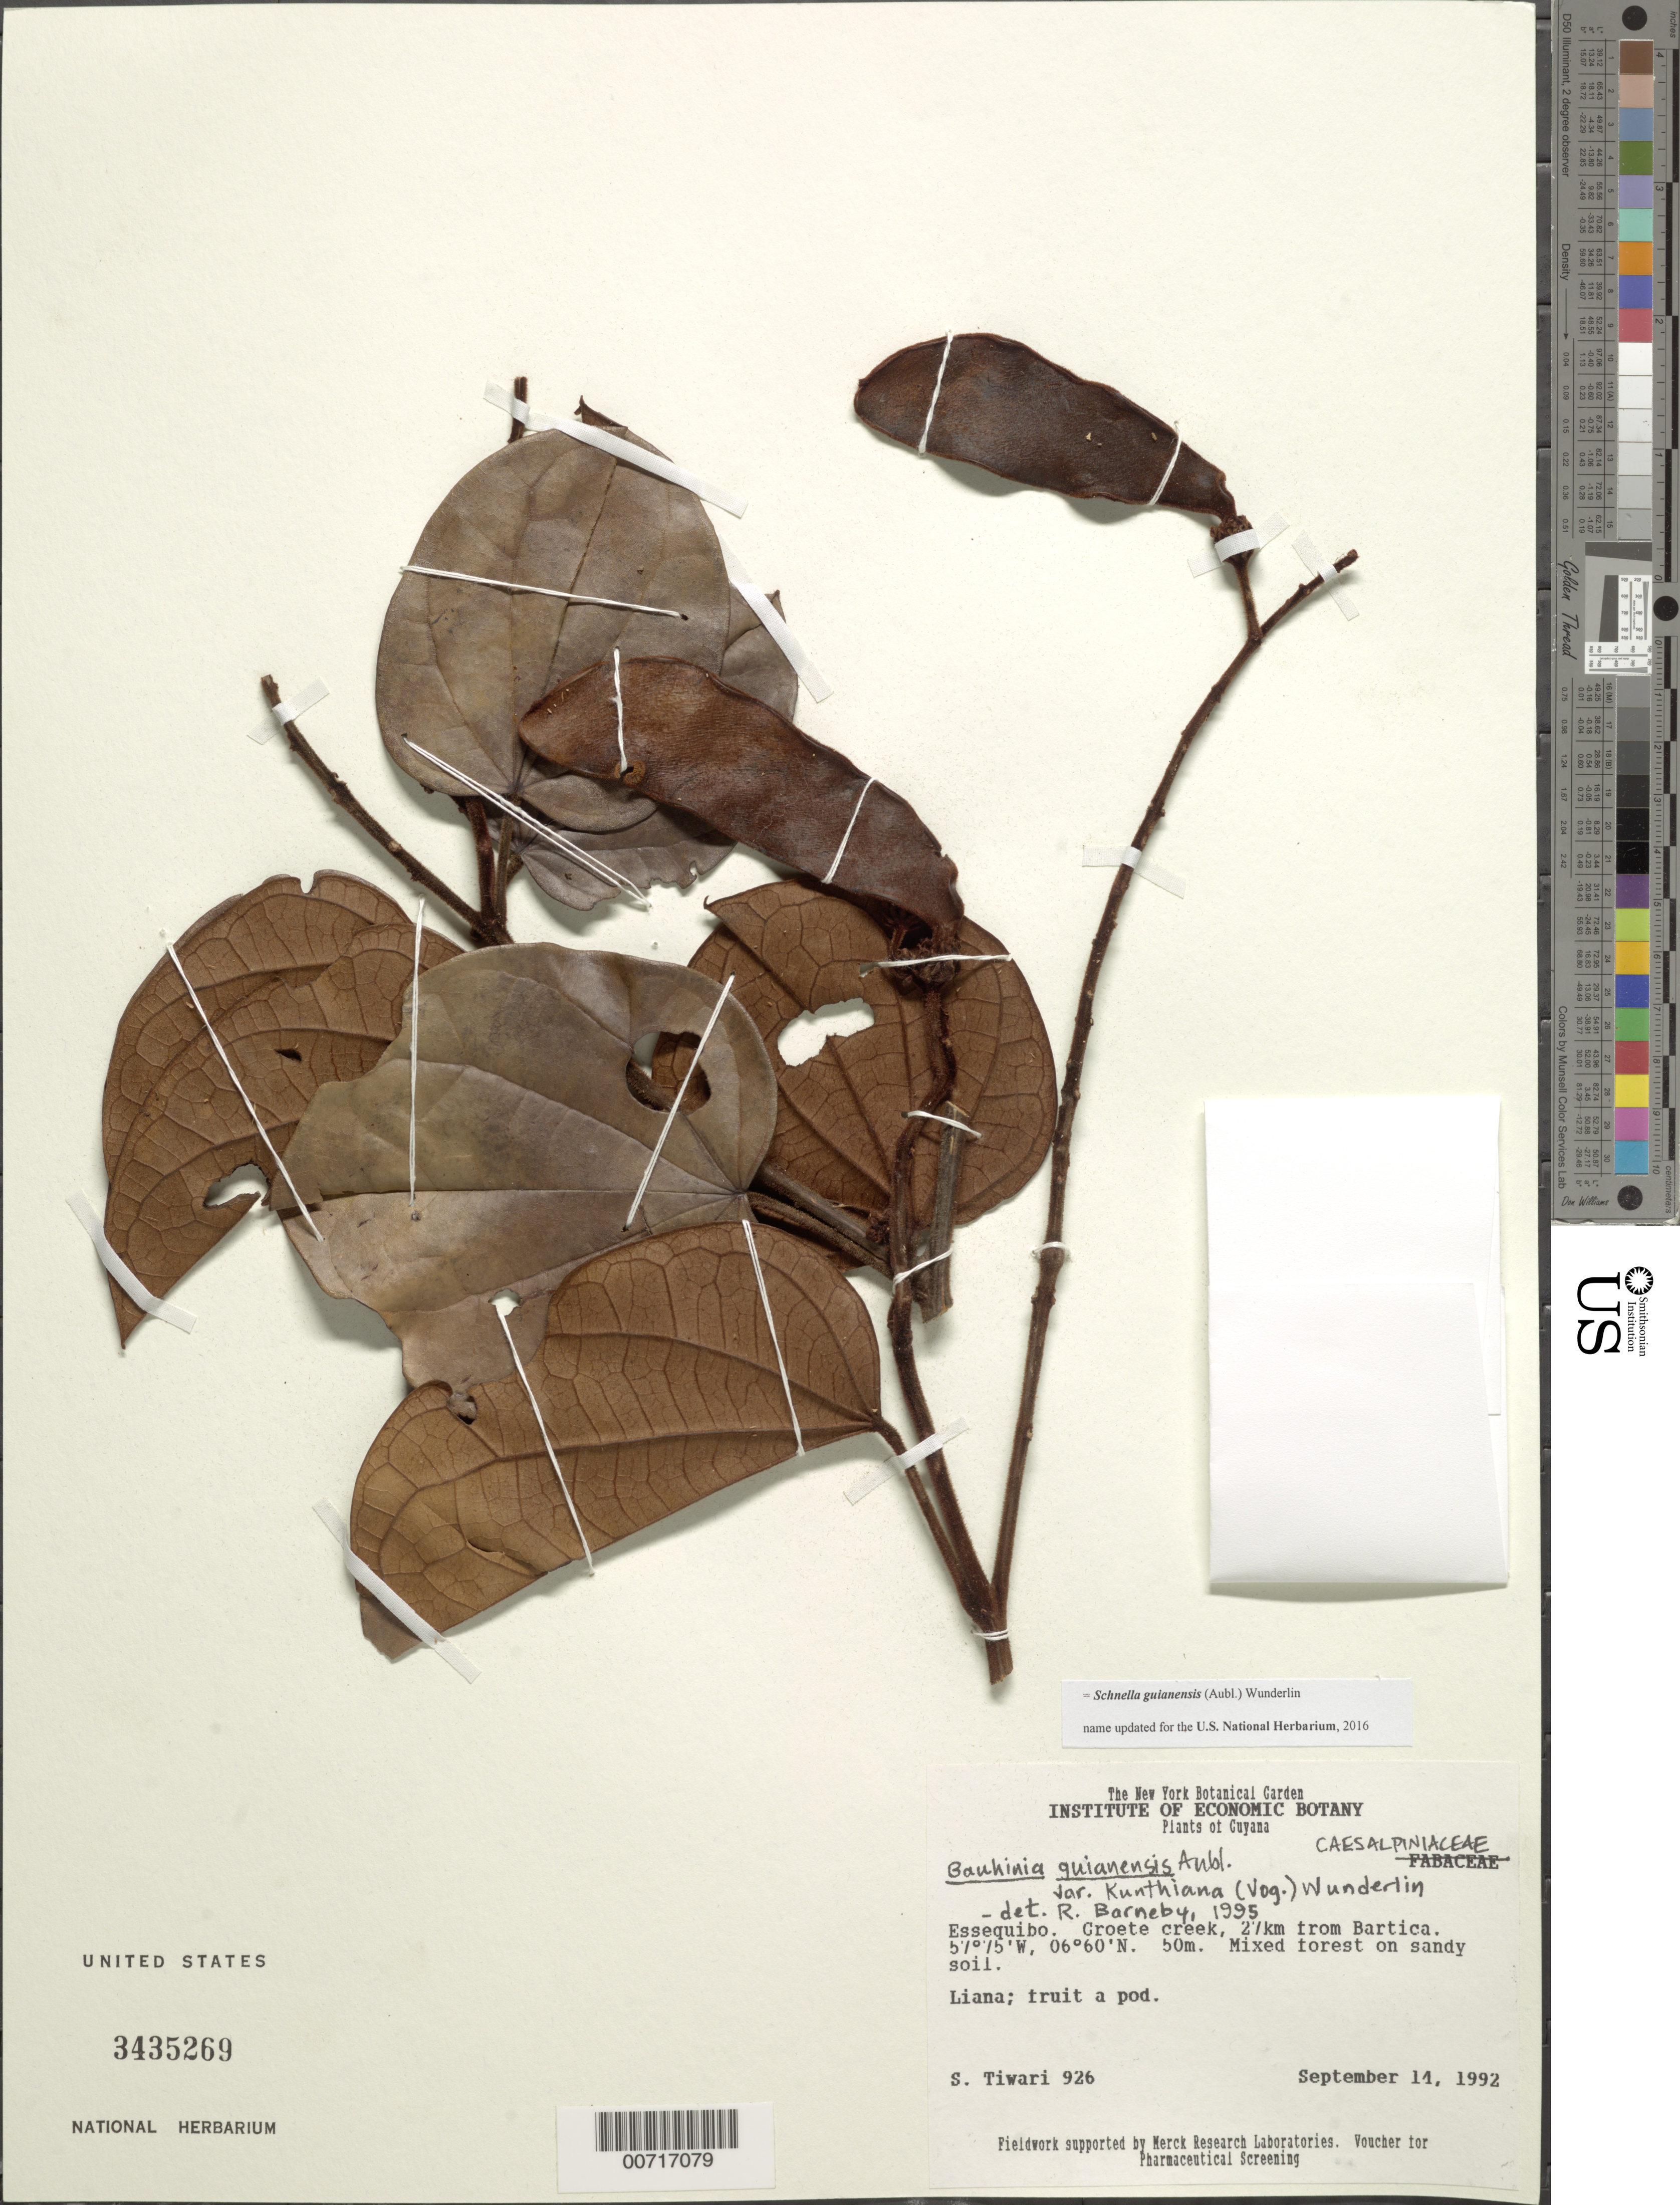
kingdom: Plantae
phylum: Tracheophyta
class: Magnoliopsida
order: Fabales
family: Fabaceae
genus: Schnella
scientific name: Schnella guianensis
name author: (Aubl.) Wunderlin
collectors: S. Tiwari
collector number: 926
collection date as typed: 14-Sep-92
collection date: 1992-09-14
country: Guyana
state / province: Essequibo Isl-W. Demerara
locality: Essequibo; Groete Creek, 27 km from Bartica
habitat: Mixed forest on sandy soil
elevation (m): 50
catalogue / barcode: US 3435269